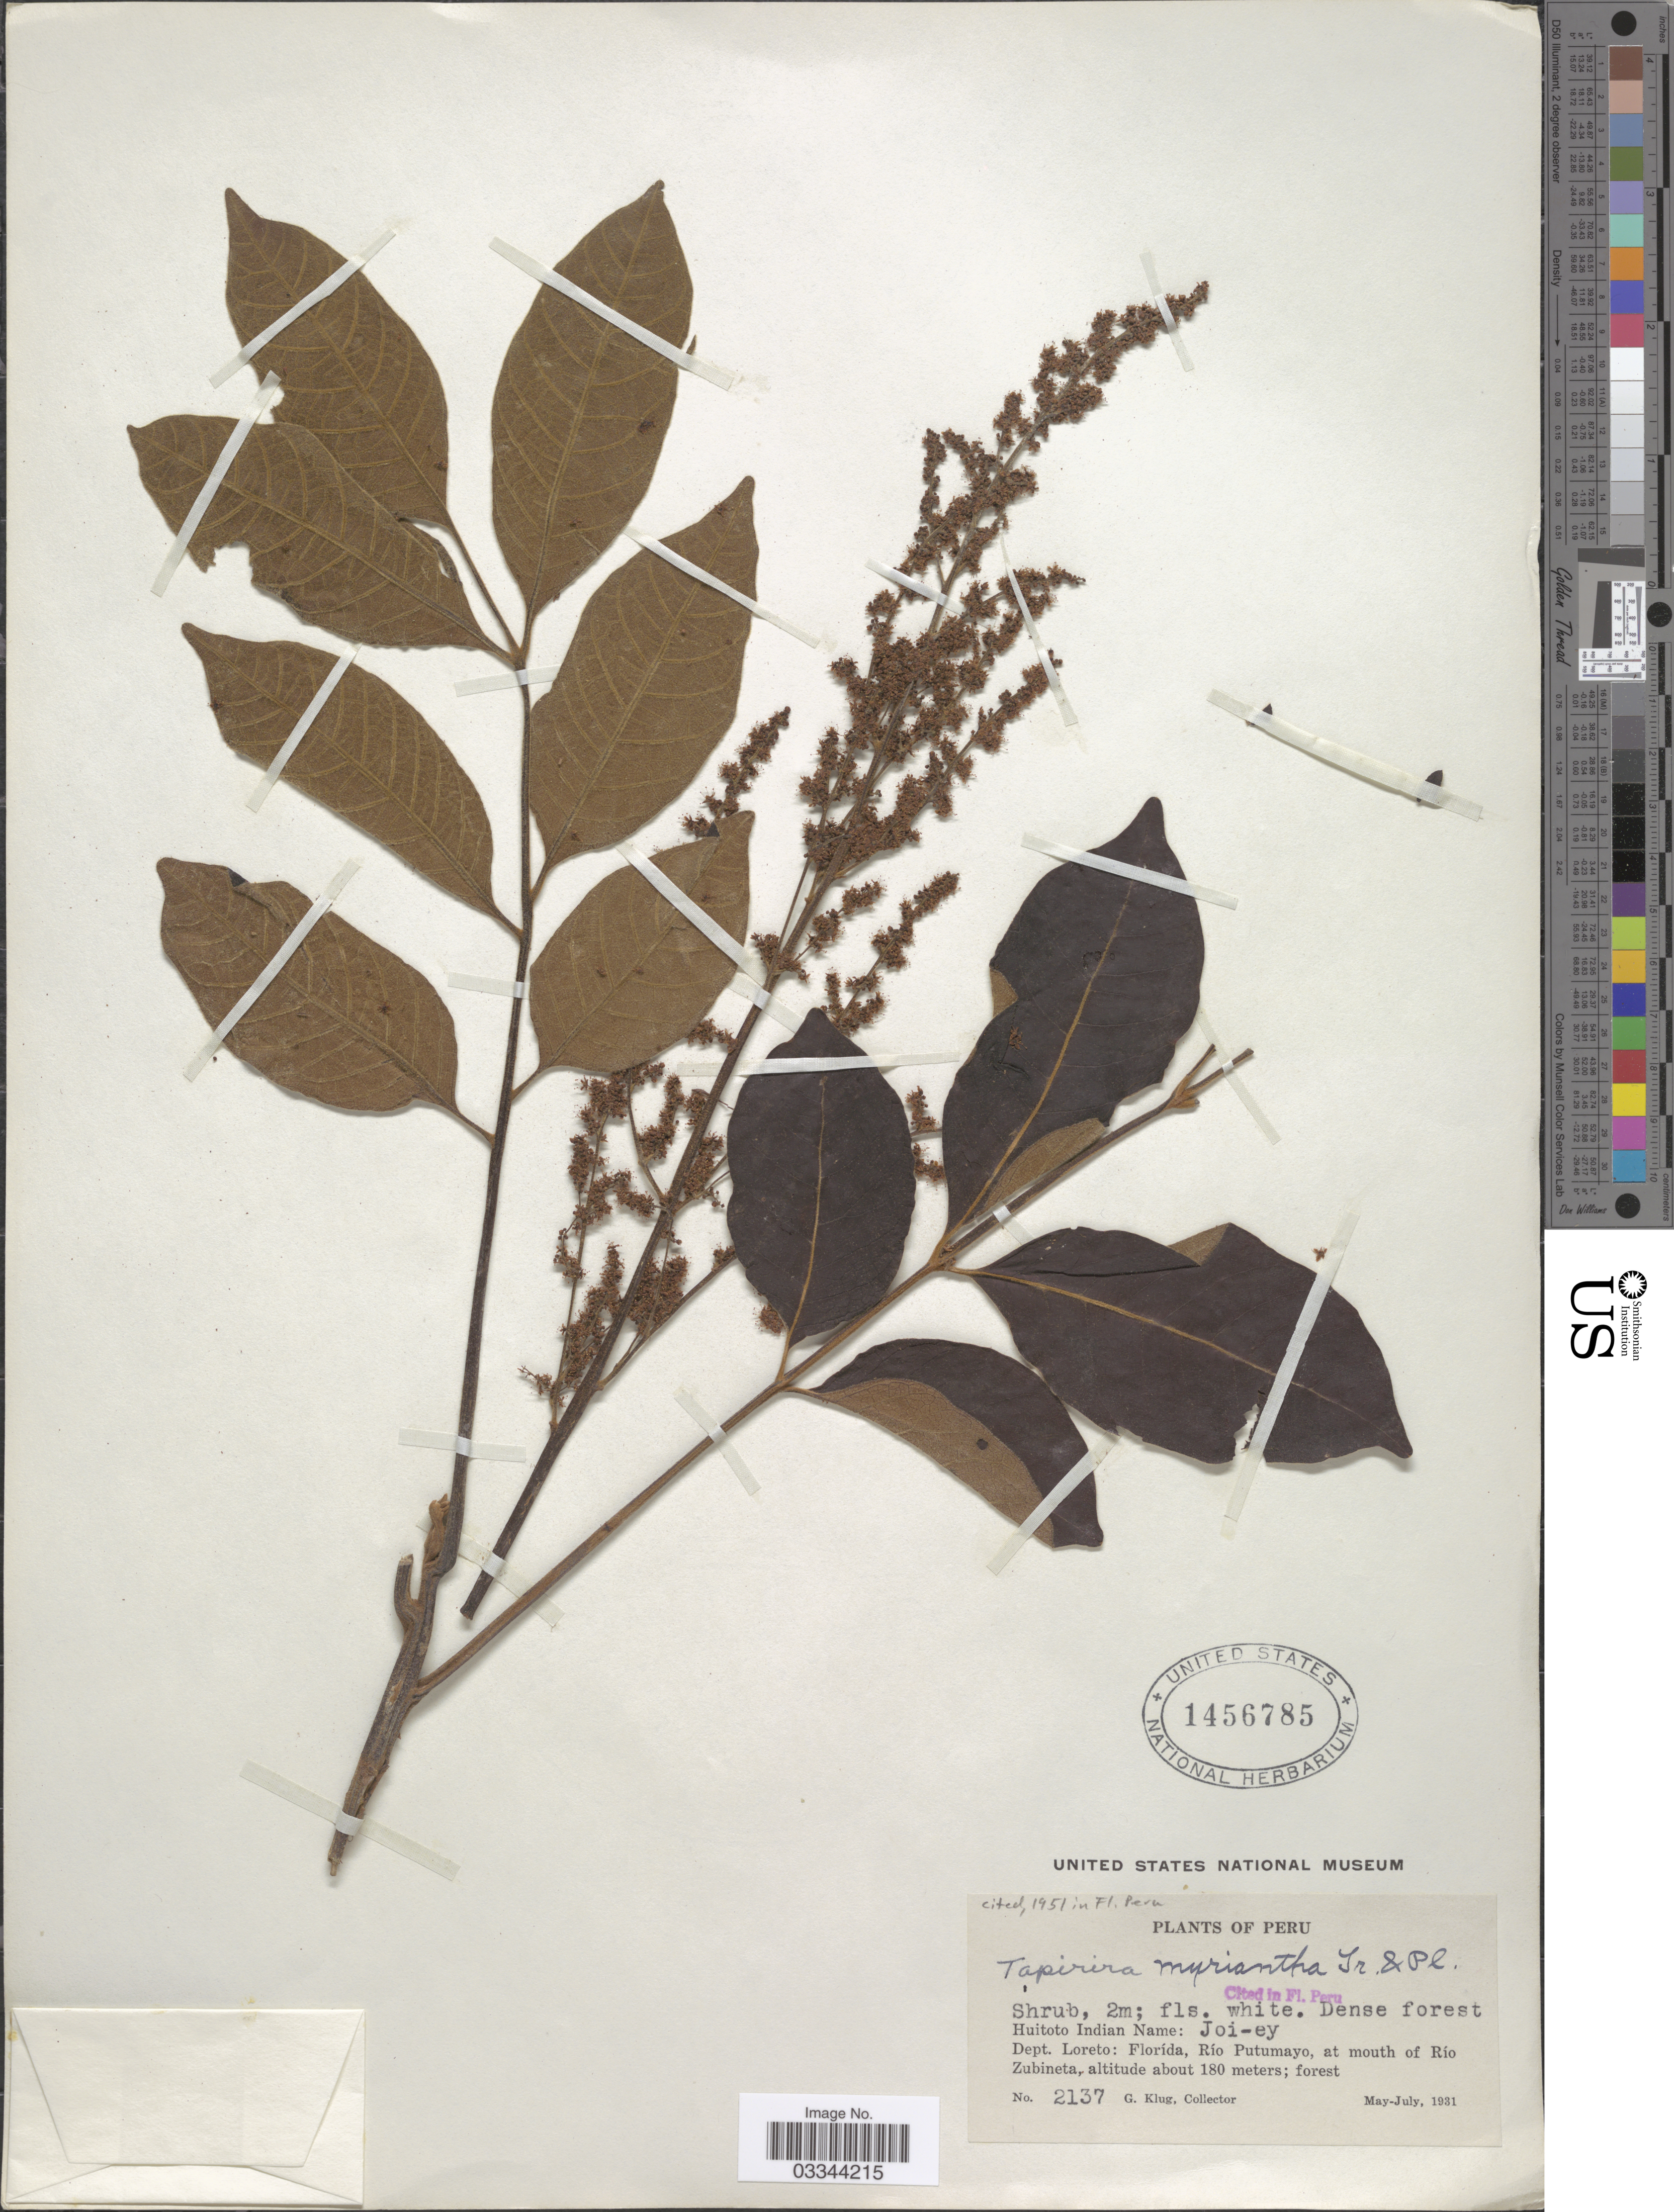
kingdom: Plantae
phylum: Tracheophyta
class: Magnoliopsida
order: Sapindales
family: Anacardiaceae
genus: Tapirira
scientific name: Tapirira obtusa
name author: (Benth.) J.D. Mitch.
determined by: Mitchell, J. D.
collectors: G. Klug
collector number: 2137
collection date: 1931-05/1931-07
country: Peru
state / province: Loreto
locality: Dept. Loreto: Florída, Río Putumayo, at mouth of Río Zubineta.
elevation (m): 180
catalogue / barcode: US 1456785